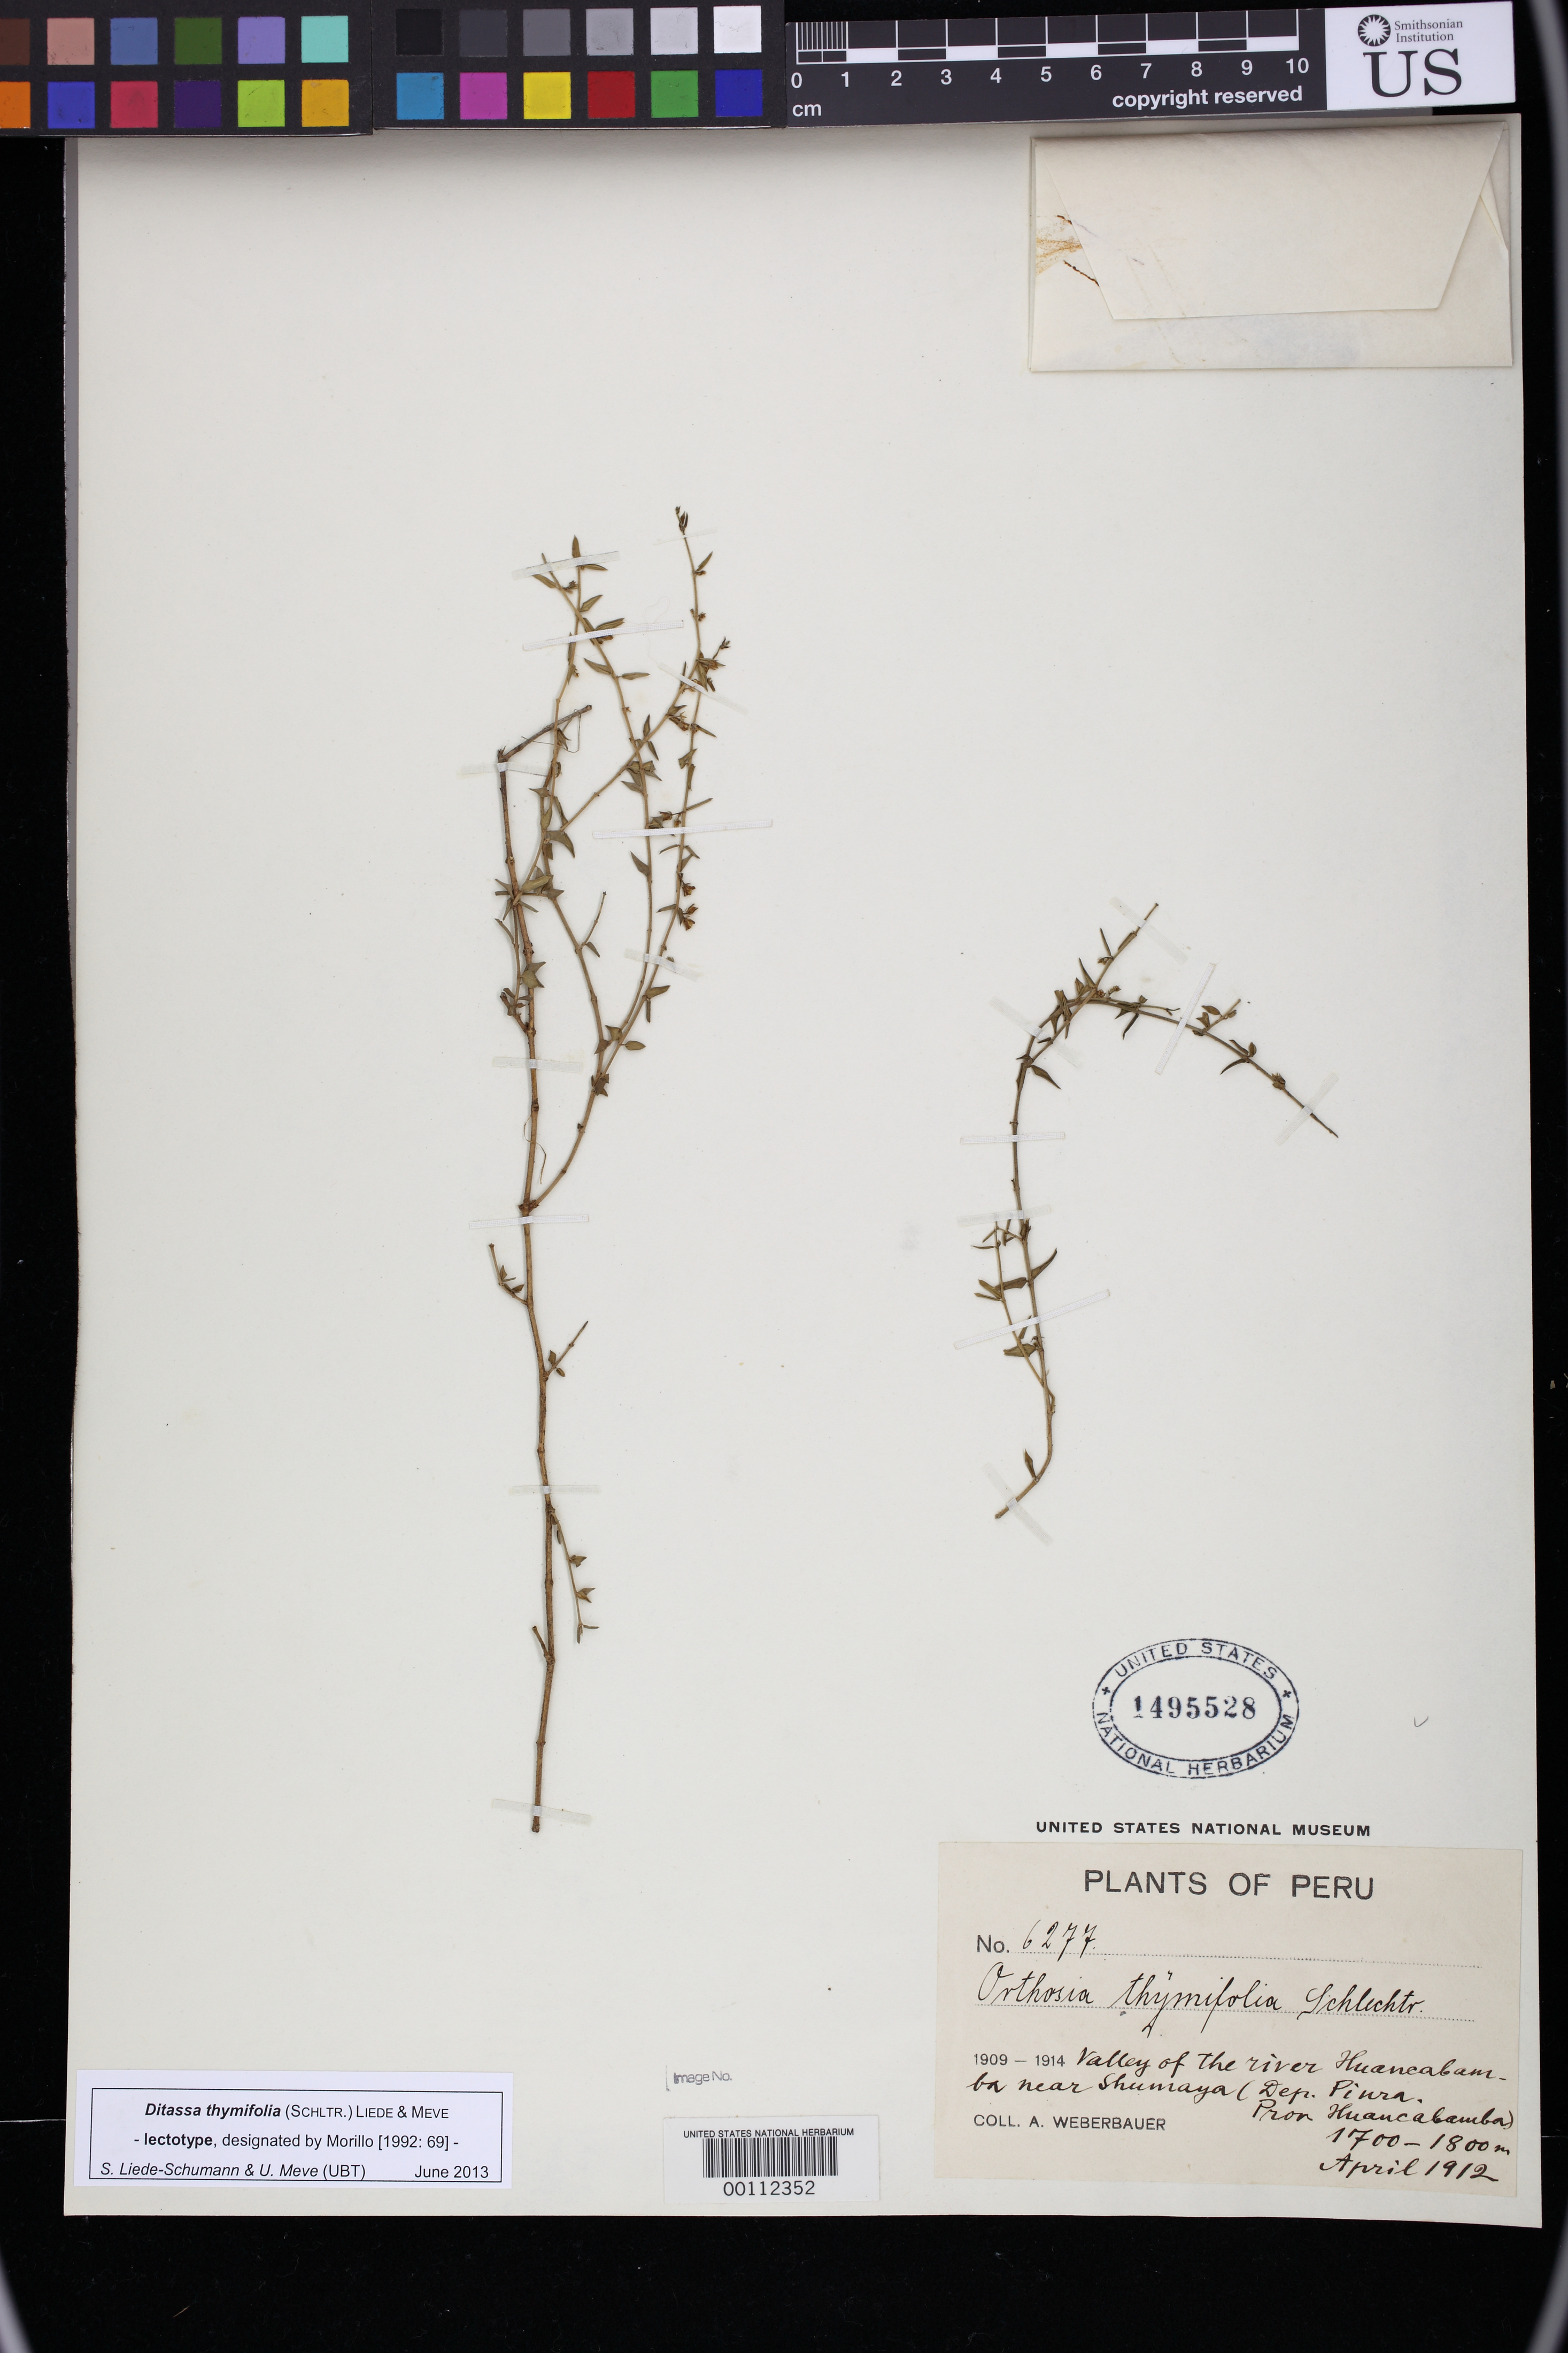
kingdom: Plantae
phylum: Tracheophyta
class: Magnoliopsida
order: Gentianales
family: Apocynaceae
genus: Orthosia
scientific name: Orthosia thymifolia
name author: Schltr.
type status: Lectotype; Type Collection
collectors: A. Weberbauer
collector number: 6277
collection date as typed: Apr 1912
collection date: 1912-04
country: Peru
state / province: Piura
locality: valley of River Huancabamba near Shumaya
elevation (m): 1700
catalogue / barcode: US 1495528